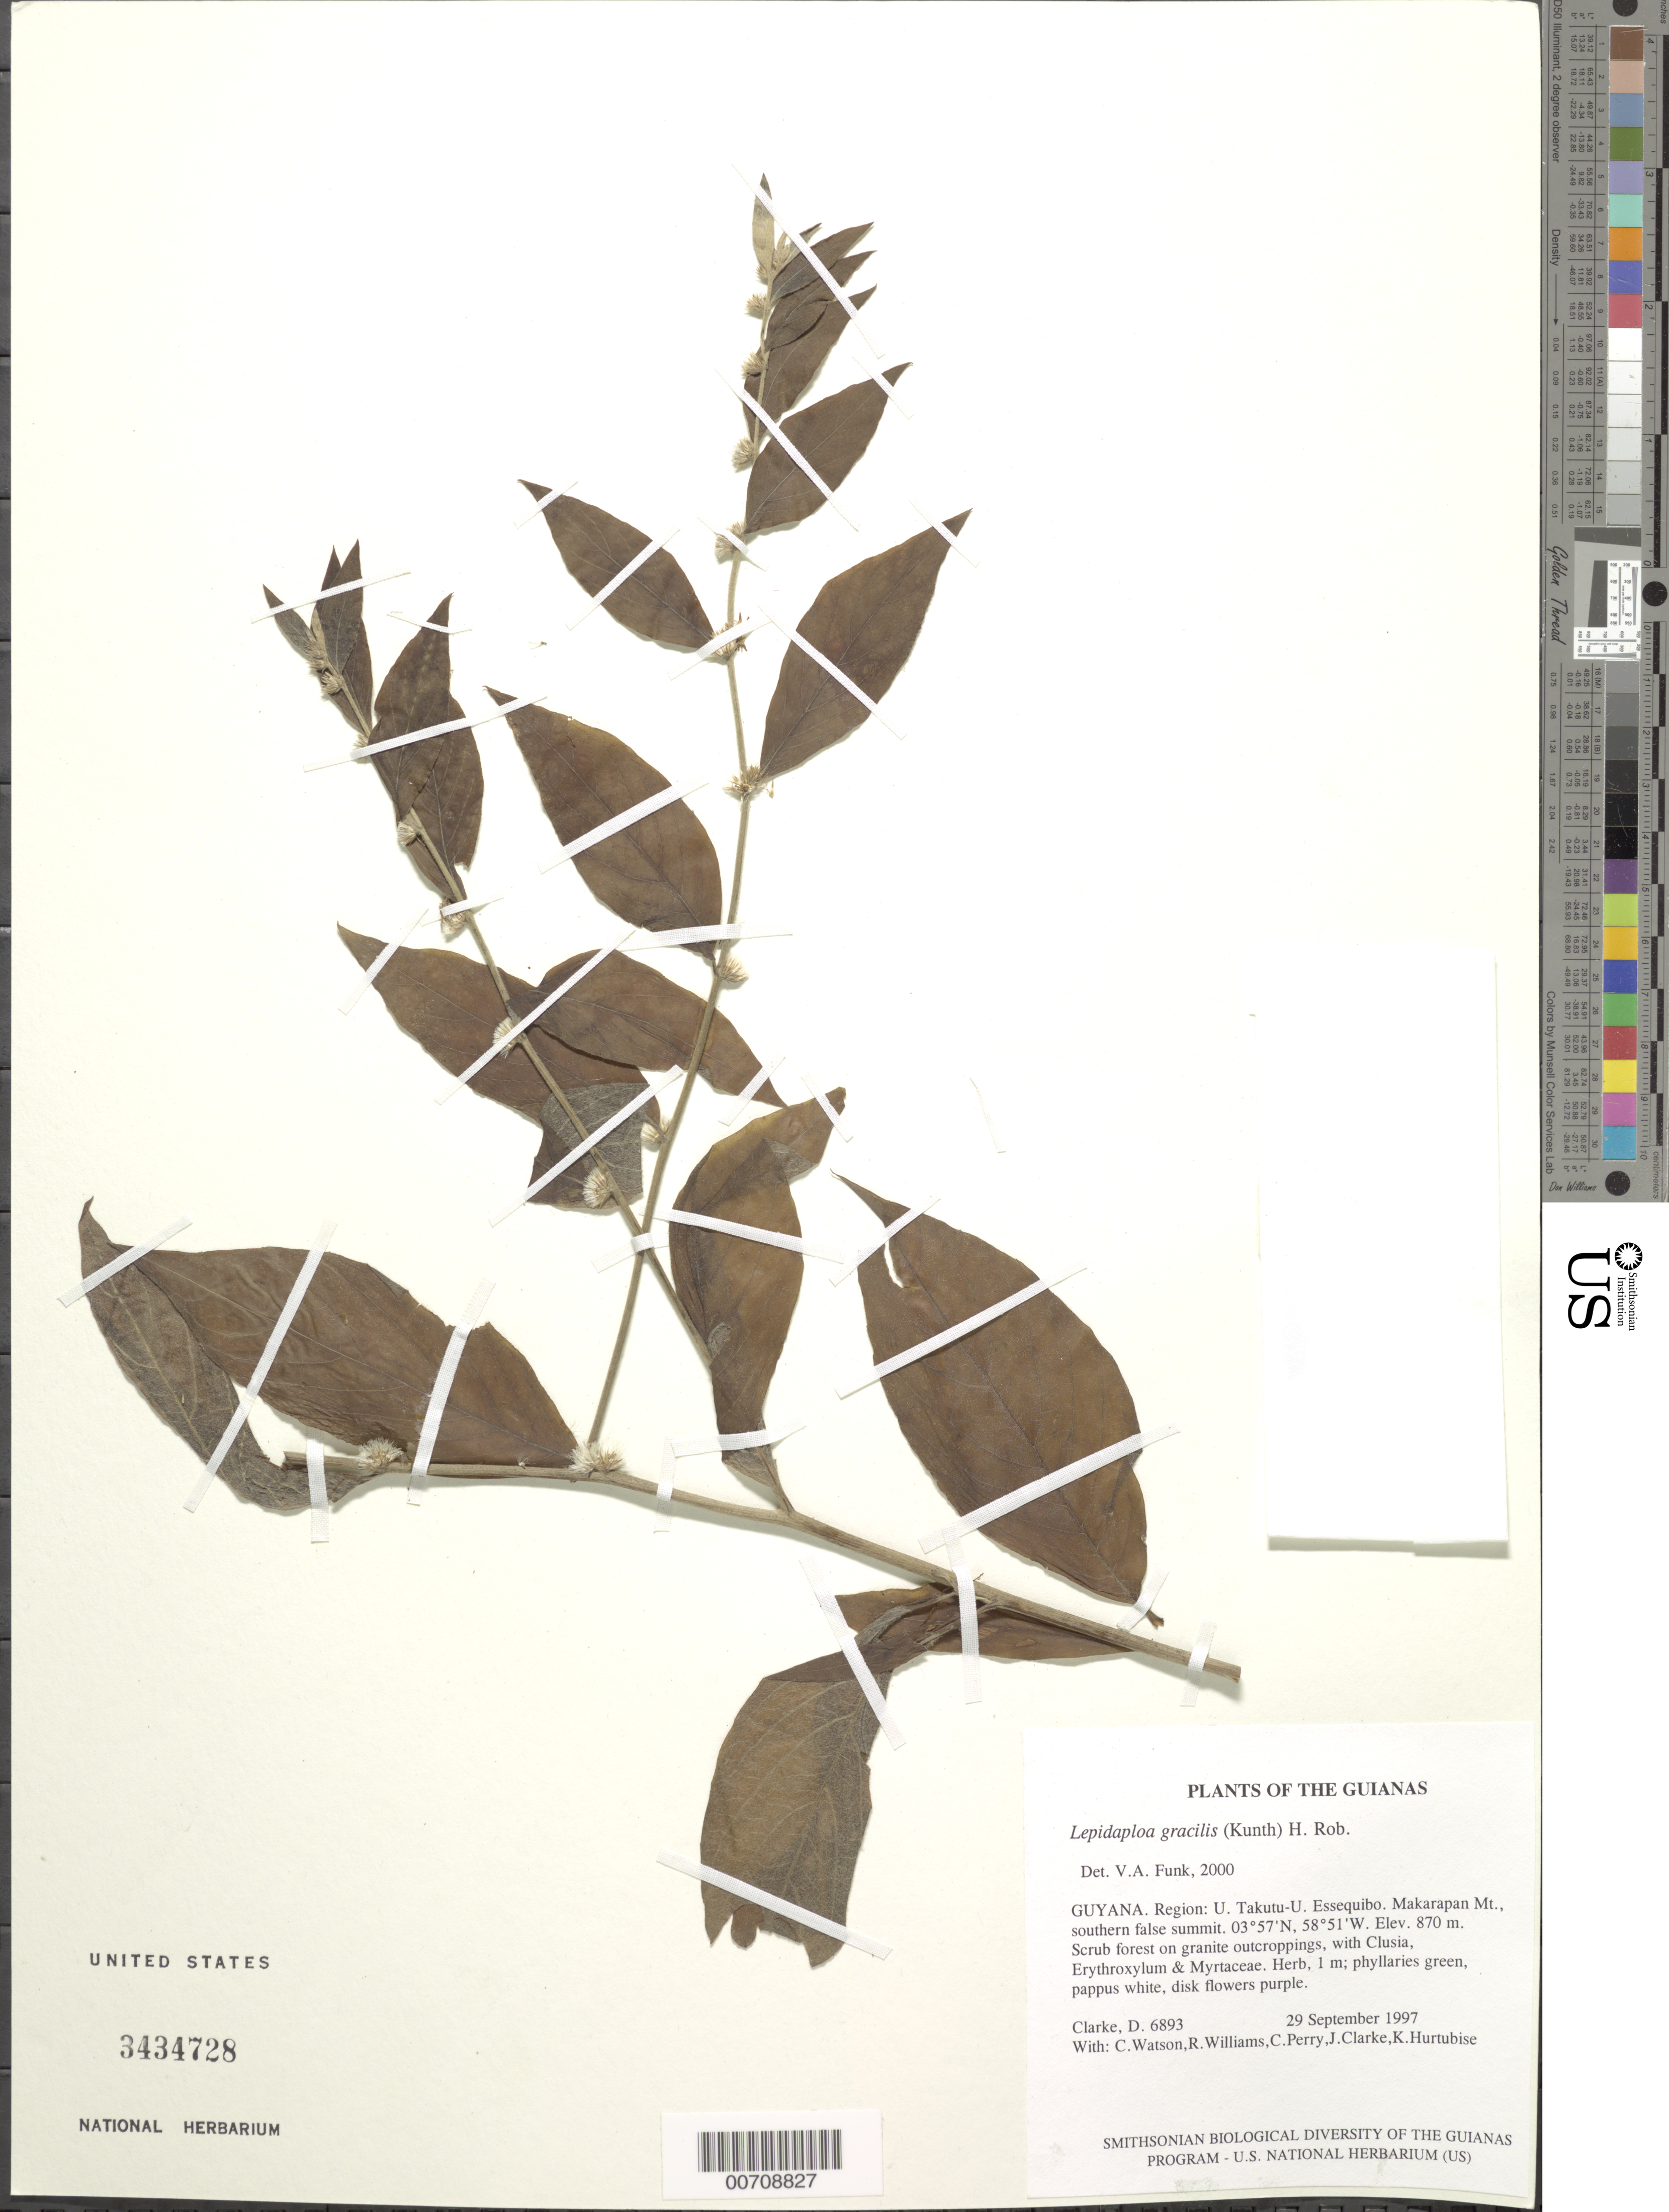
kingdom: Plantae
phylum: Tracheophyta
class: Magnoliopsida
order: Asterales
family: Asteraceae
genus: Lepidaploa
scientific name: Lepidaploa gracilis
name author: (Kunth) H. Rob.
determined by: Funk, Vicki A., (BOT), Smithsonian Institution - National Museum of Natural History (UNITED STATES)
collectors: H. D. Clarke, C. Watson, R. Williams, C. Perry, J. Clarke & K. Hurtubise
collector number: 6893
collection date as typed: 29 September 1997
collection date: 1997-09-29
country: Guyana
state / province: U. Takutu-U. Essequibo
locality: Makarapan Mt., southern false summit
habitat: Scrub forest on granite outcroppings, with Clusia, Erythroxylum & Myrtaceae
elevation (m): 870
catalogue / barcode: US 3434728